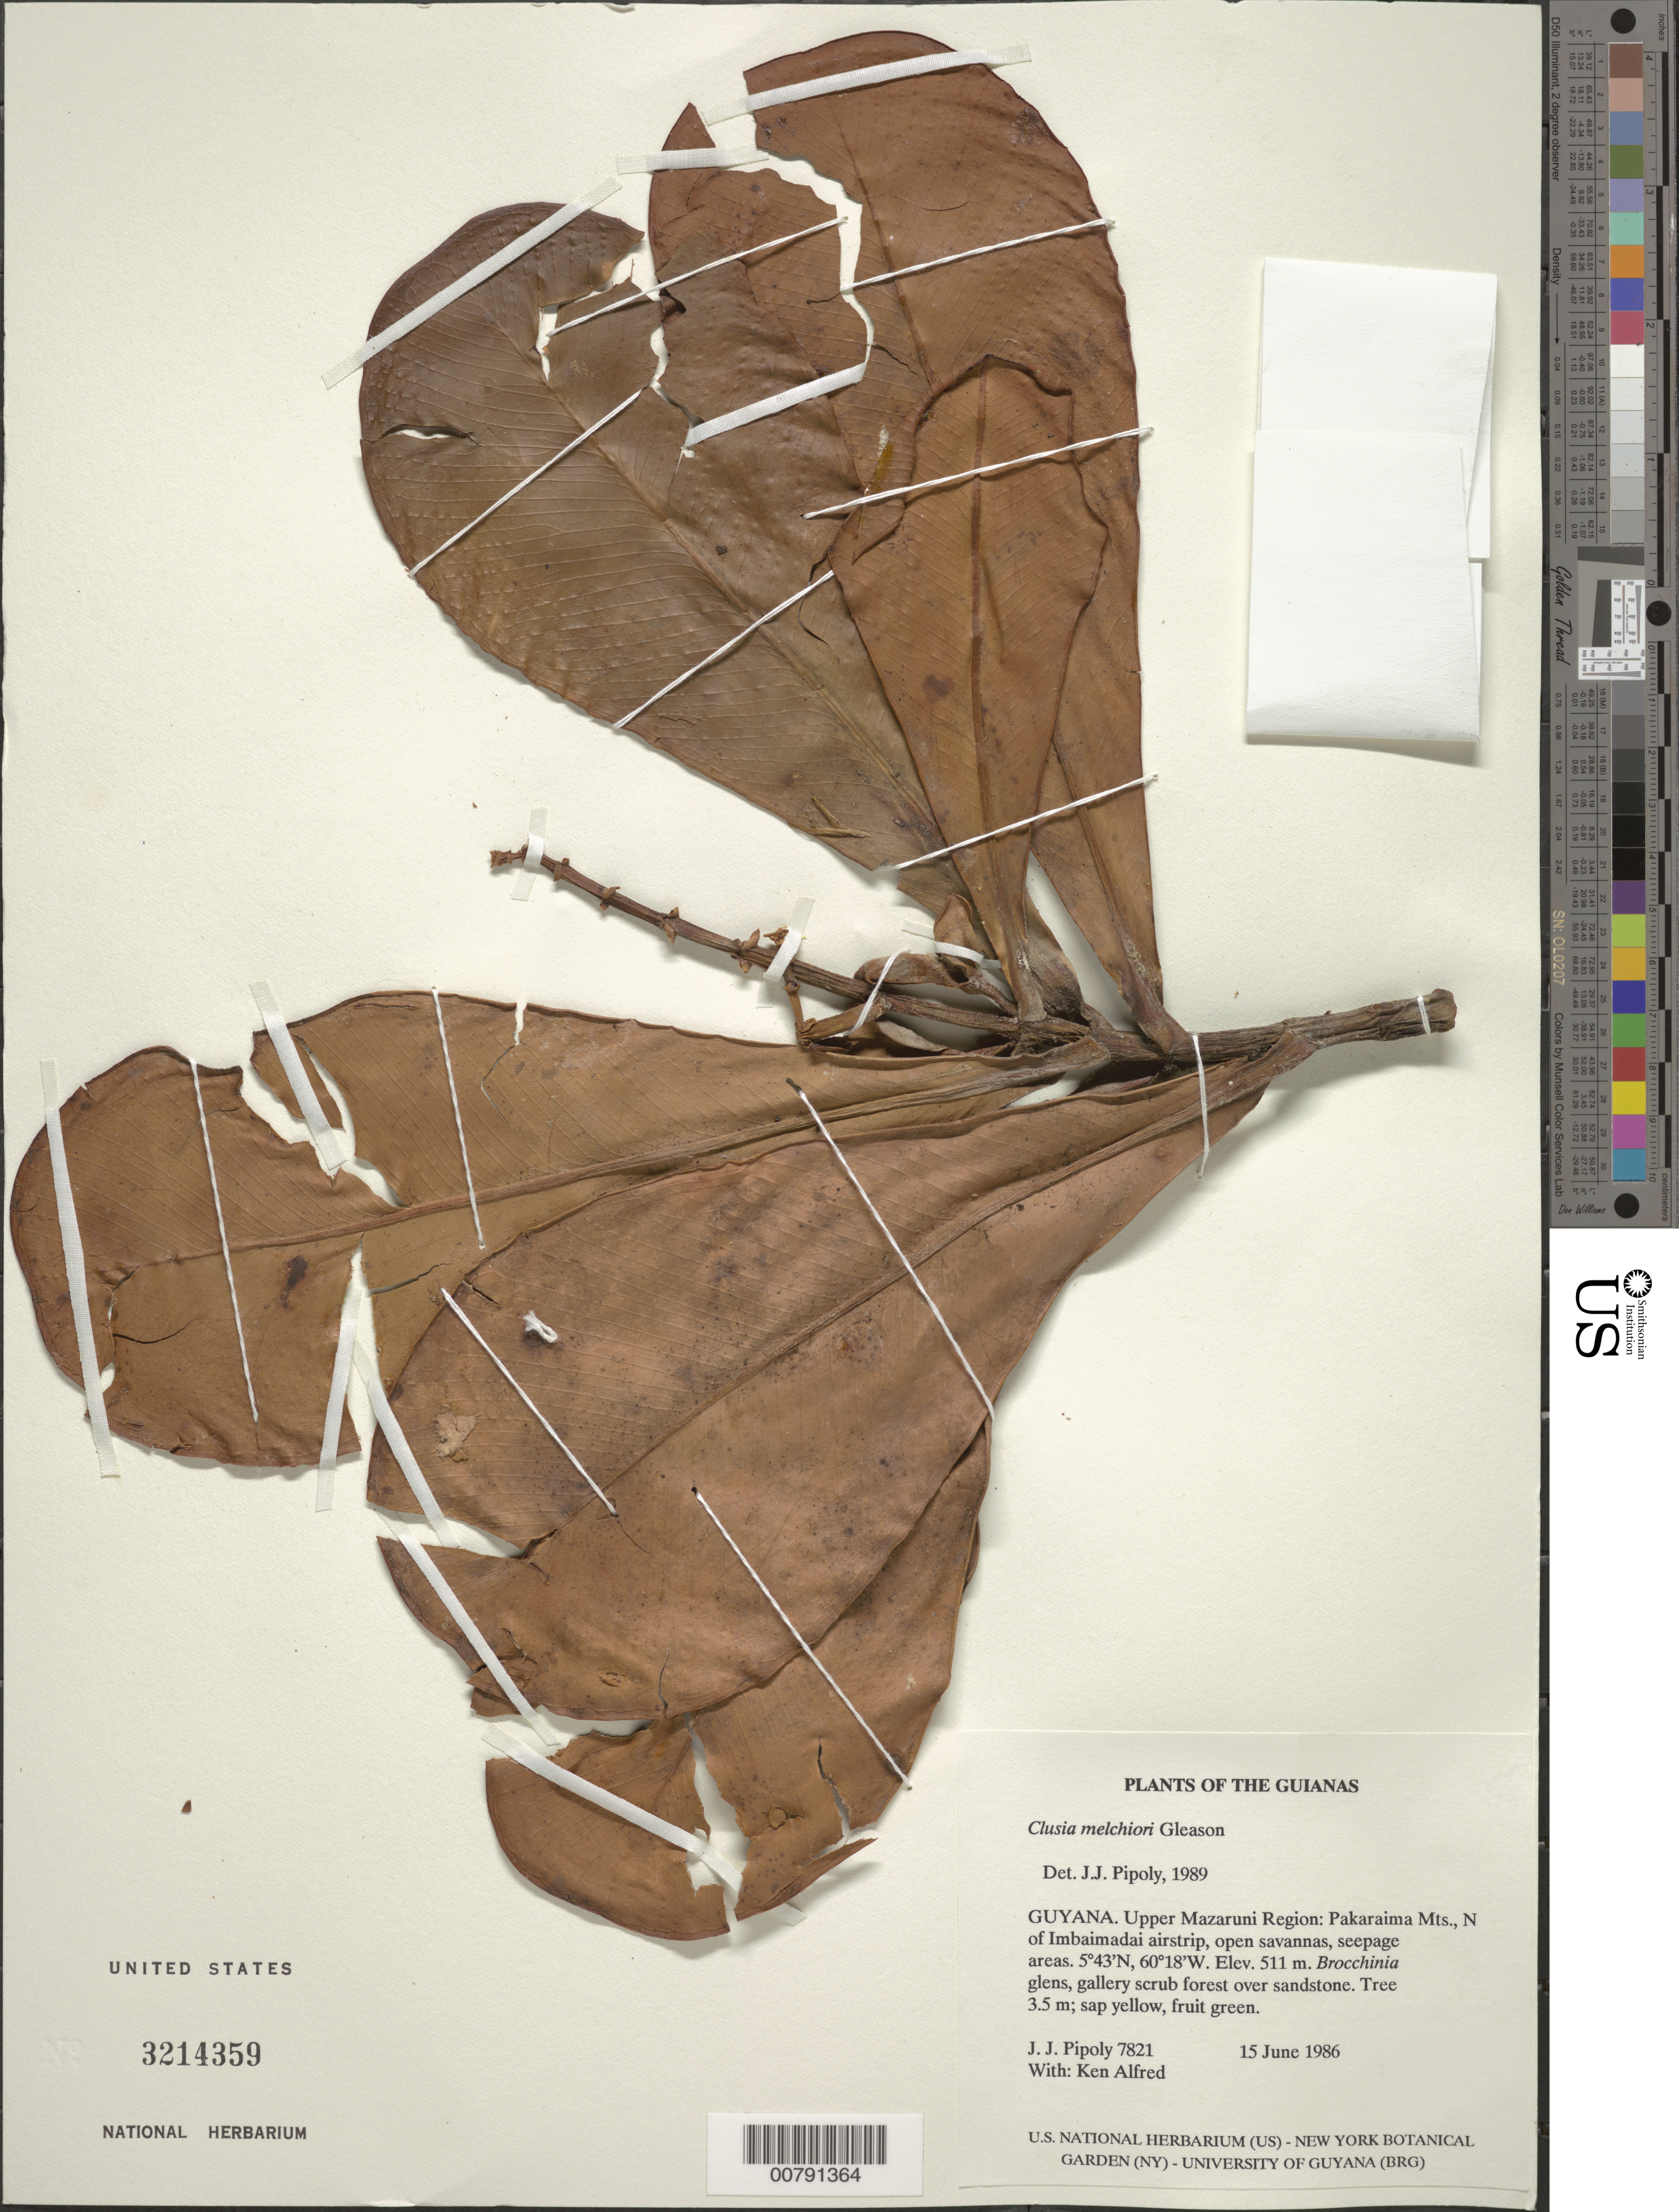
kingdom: Plantae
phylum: Tracheophyta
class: Magnoliopsida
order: Malpighiales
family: Clusiaceae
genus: Clusia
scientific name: Clusia melchiori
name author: Gleason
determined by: Pipoly, J. J., III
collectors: J. J. Pipoly & K. Alfred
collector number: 7821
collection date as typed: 15 June 1986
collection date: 1986-06-15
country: Guyana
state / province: Cuyuni-Mazaruni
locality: Pakaraima Mts., N of Imbaimadai airstrip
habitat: Open savannas, seepage areas, Brocchinia glens, gallery scrub forest over sandstone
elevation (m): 511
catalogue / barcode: US 3214359